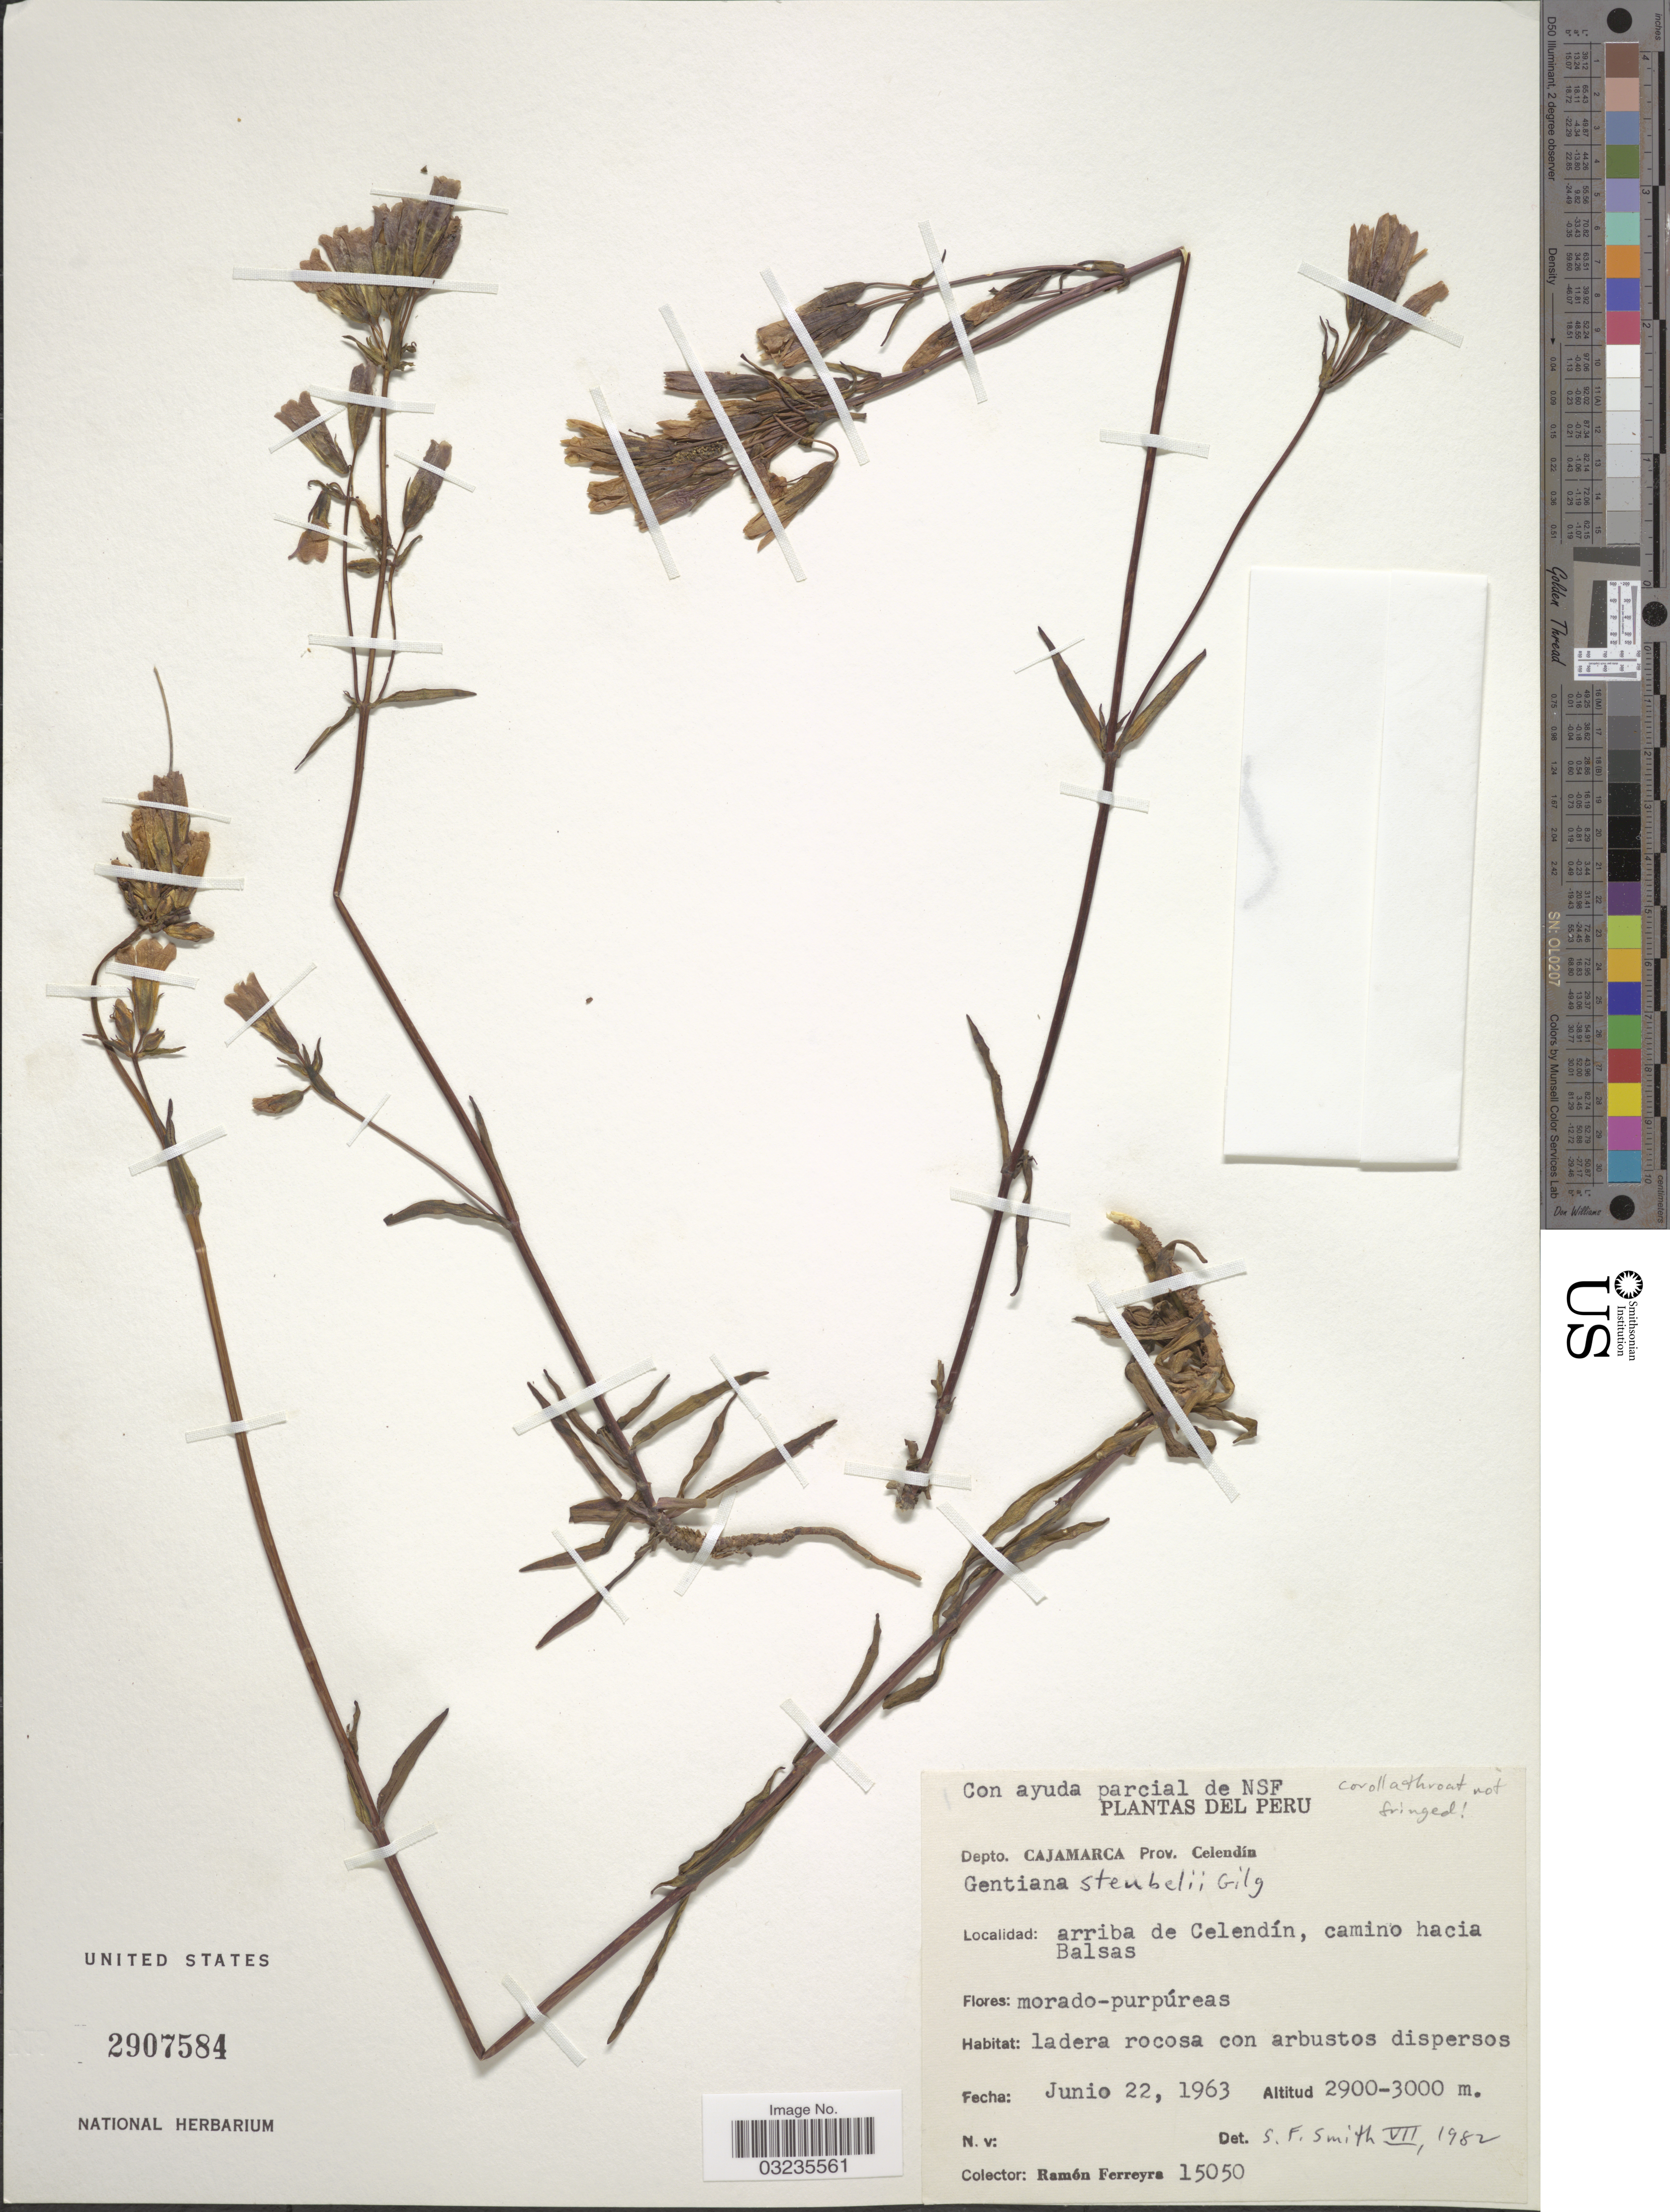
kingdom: Plantae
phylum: Tracheophyta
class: Magnoliopsida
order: Gentianales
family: Gentianaceae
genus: Gentiana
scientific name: Gentiana stuebelii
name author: Gilg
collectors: R. A. Ferreyra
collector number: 15050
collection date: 1963-06-22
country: Peru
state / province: Cajamarca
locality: Depto. Cajamarca Prov. Celendín. Arriba de Celendín, camino hacia Balsas.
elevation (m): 2900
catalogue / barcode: US 2907584